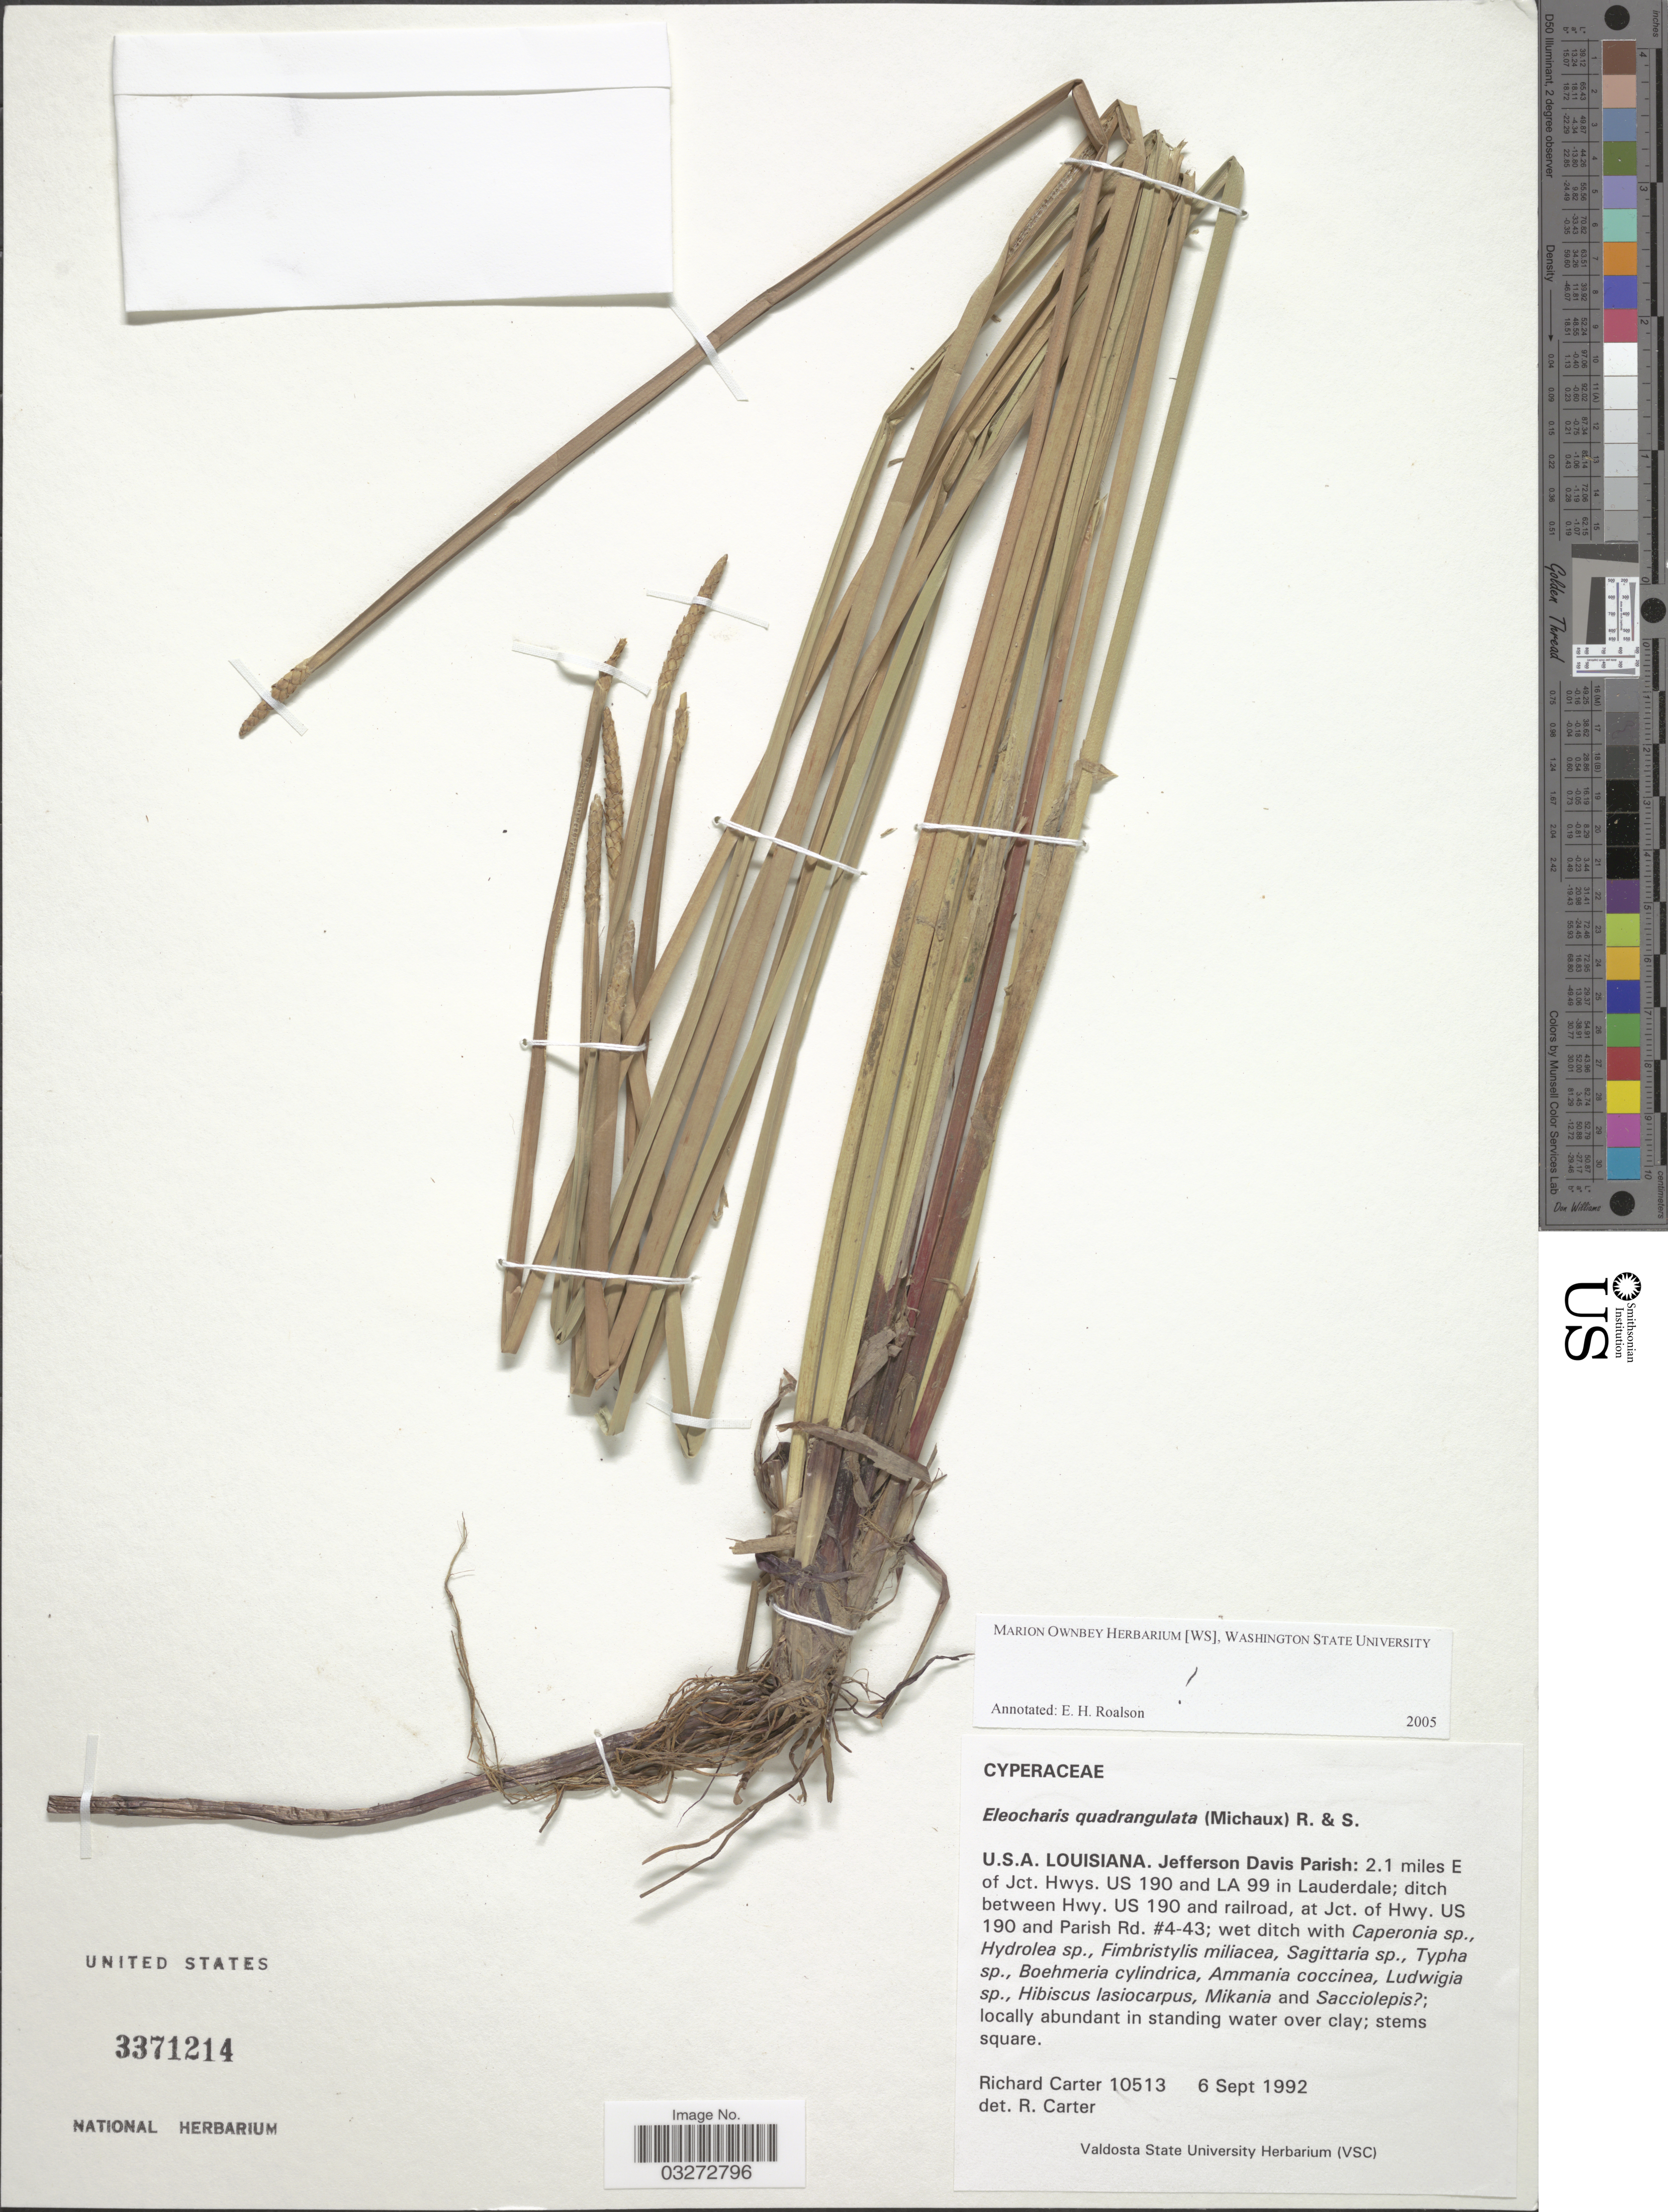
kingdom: Plantae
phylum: Tracheophyta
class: Liliopsida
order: Poales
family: Cyperaceae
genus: Eleocharis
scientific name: Eleocharis quadrangulata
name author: (Michx.) Roem. & Schult.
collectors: R. Carter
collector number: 10513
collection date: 1992-09-06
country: United States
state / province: Louisiana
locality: Jefferson Davis Parish: 2.1 miles E of Jct. Hwys. US 190 and LA 99 in Lauderdale; ditch between Hwy. US 190 and railroadm at Jct. of Hwy. US 190 and Parish Rd. #3-43.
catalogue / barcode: US 3371214